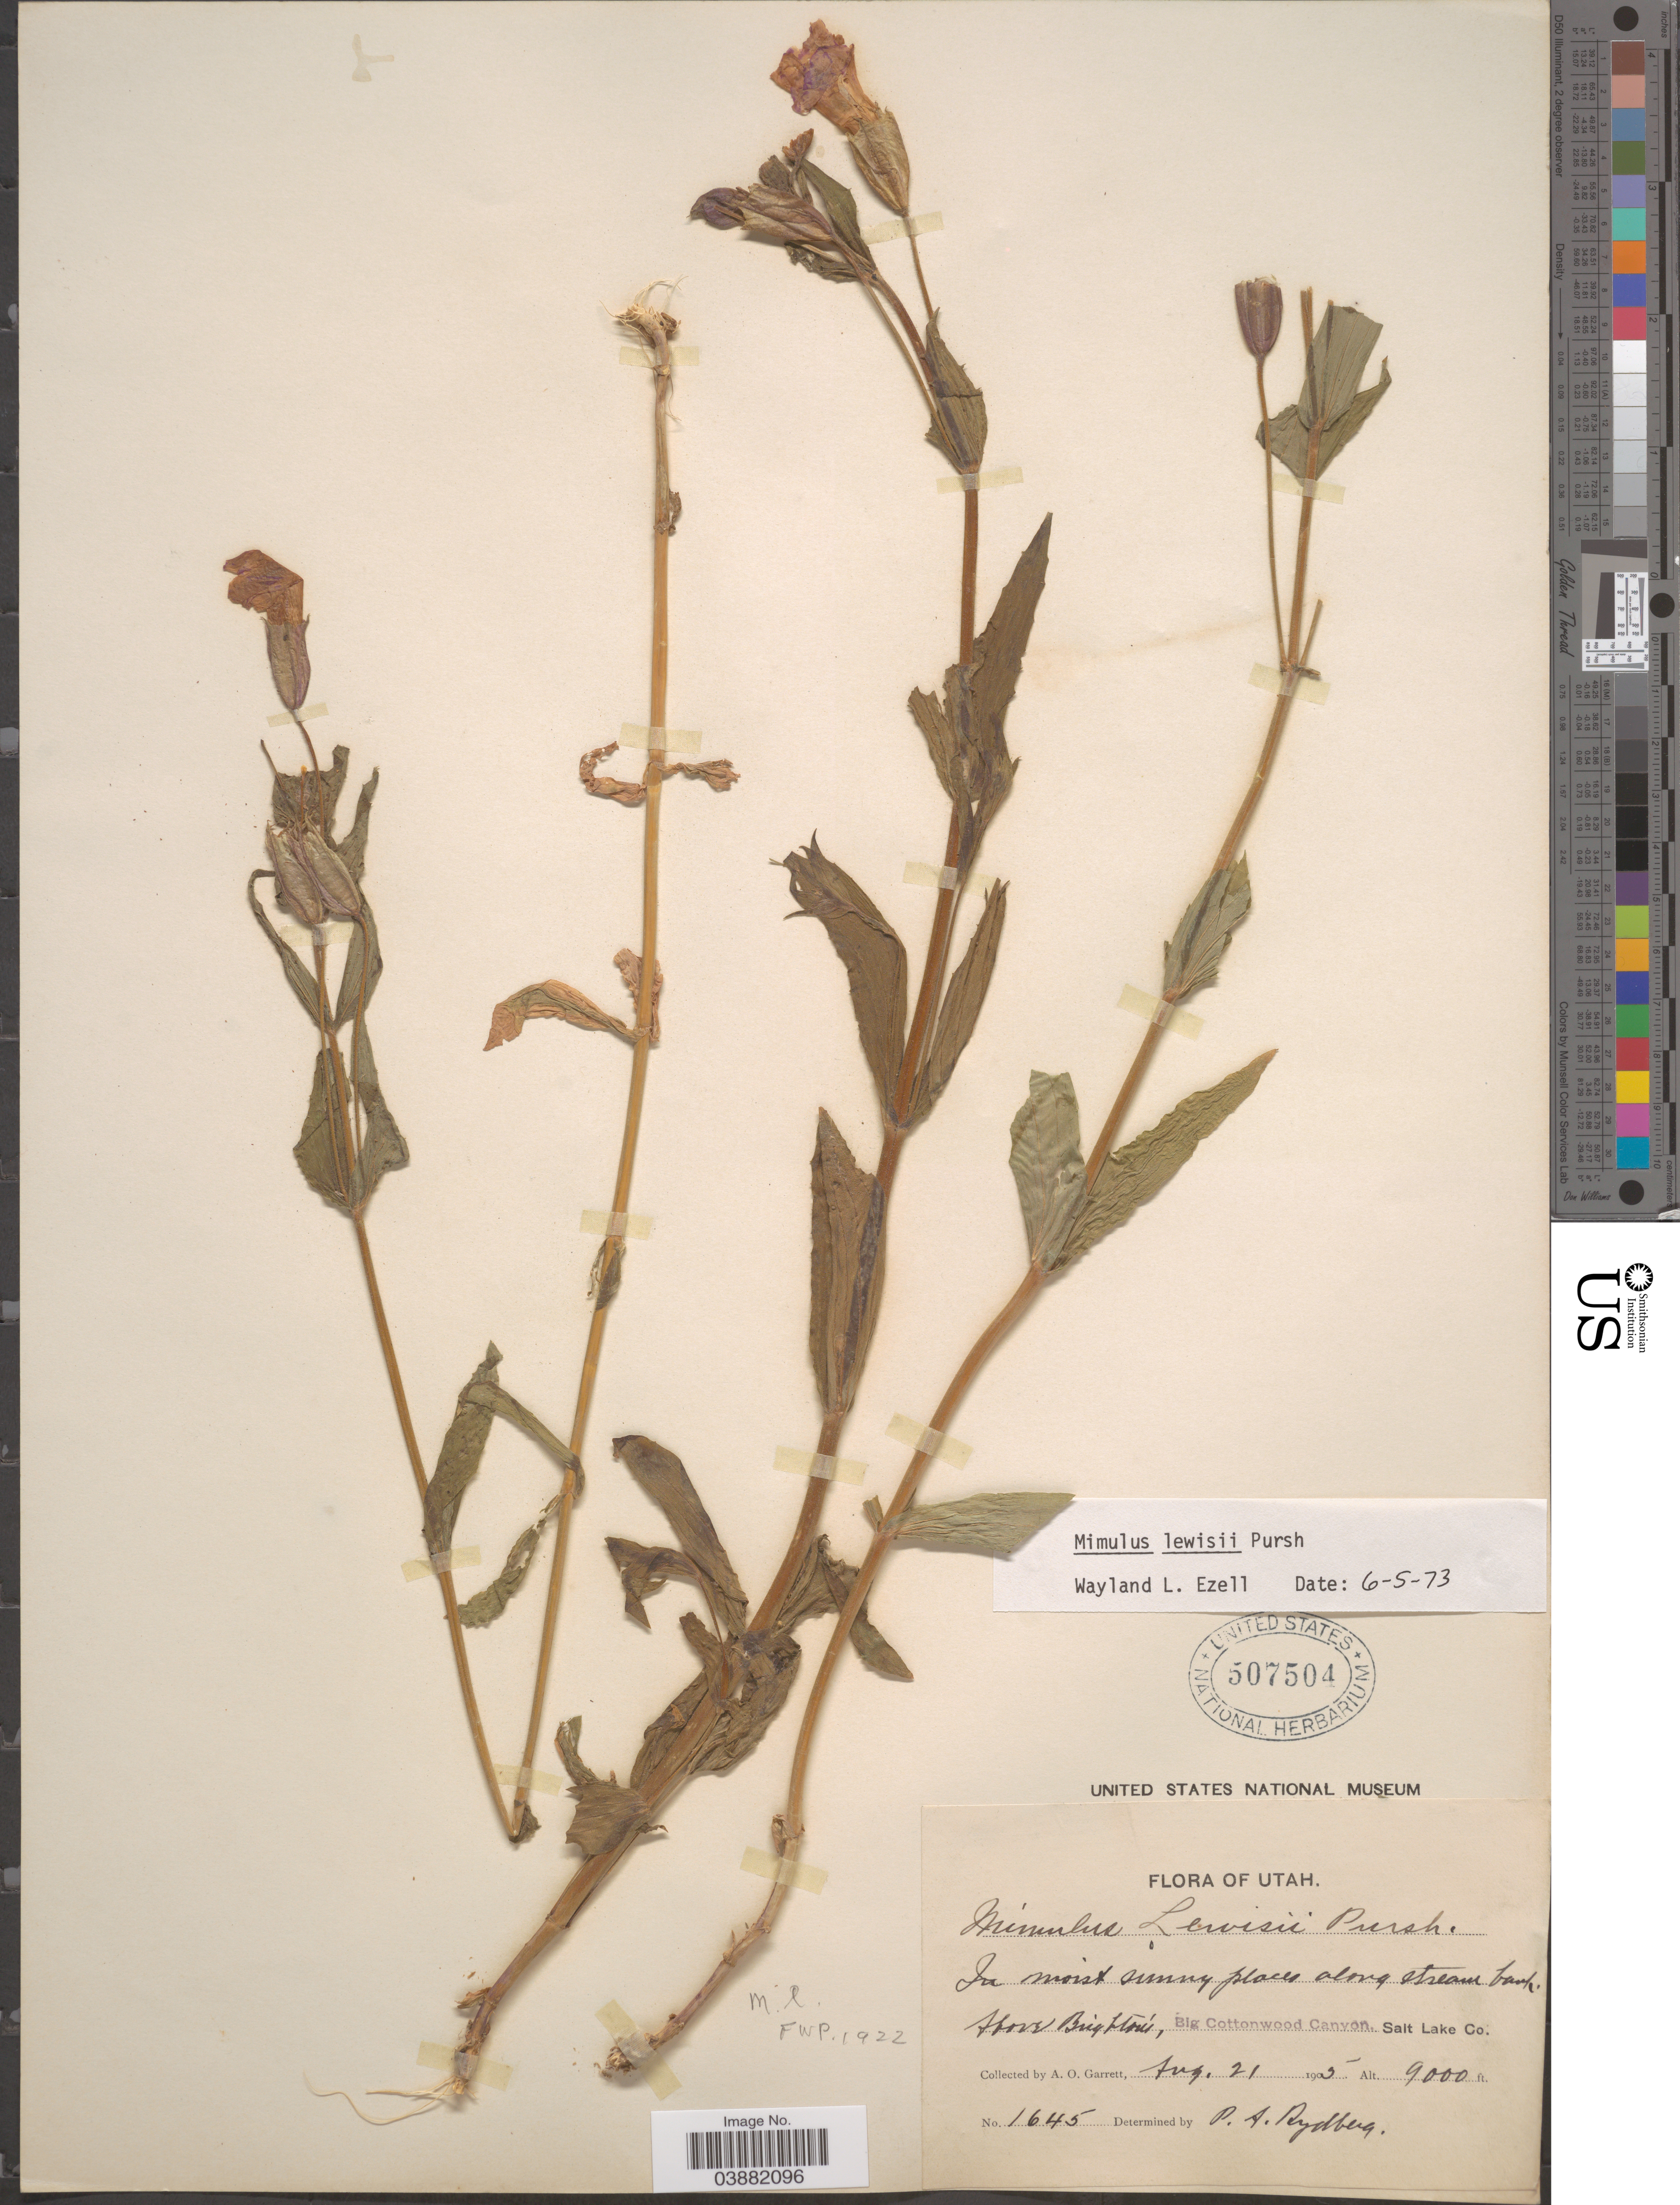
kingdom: Plantae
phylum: Tracheophyta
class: Magnoliopsida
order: Lamiales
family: Phrymaceae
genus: Mimulus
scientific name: Mimulus lewisii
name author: Pursh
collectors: A. O. Garrett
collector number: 1645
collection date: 1905-08-21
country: United States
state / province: Utah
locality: Above Brighton's, Big cottonwood Canyon. Salt Lake Co.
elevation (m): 2743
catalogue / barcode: US 507504